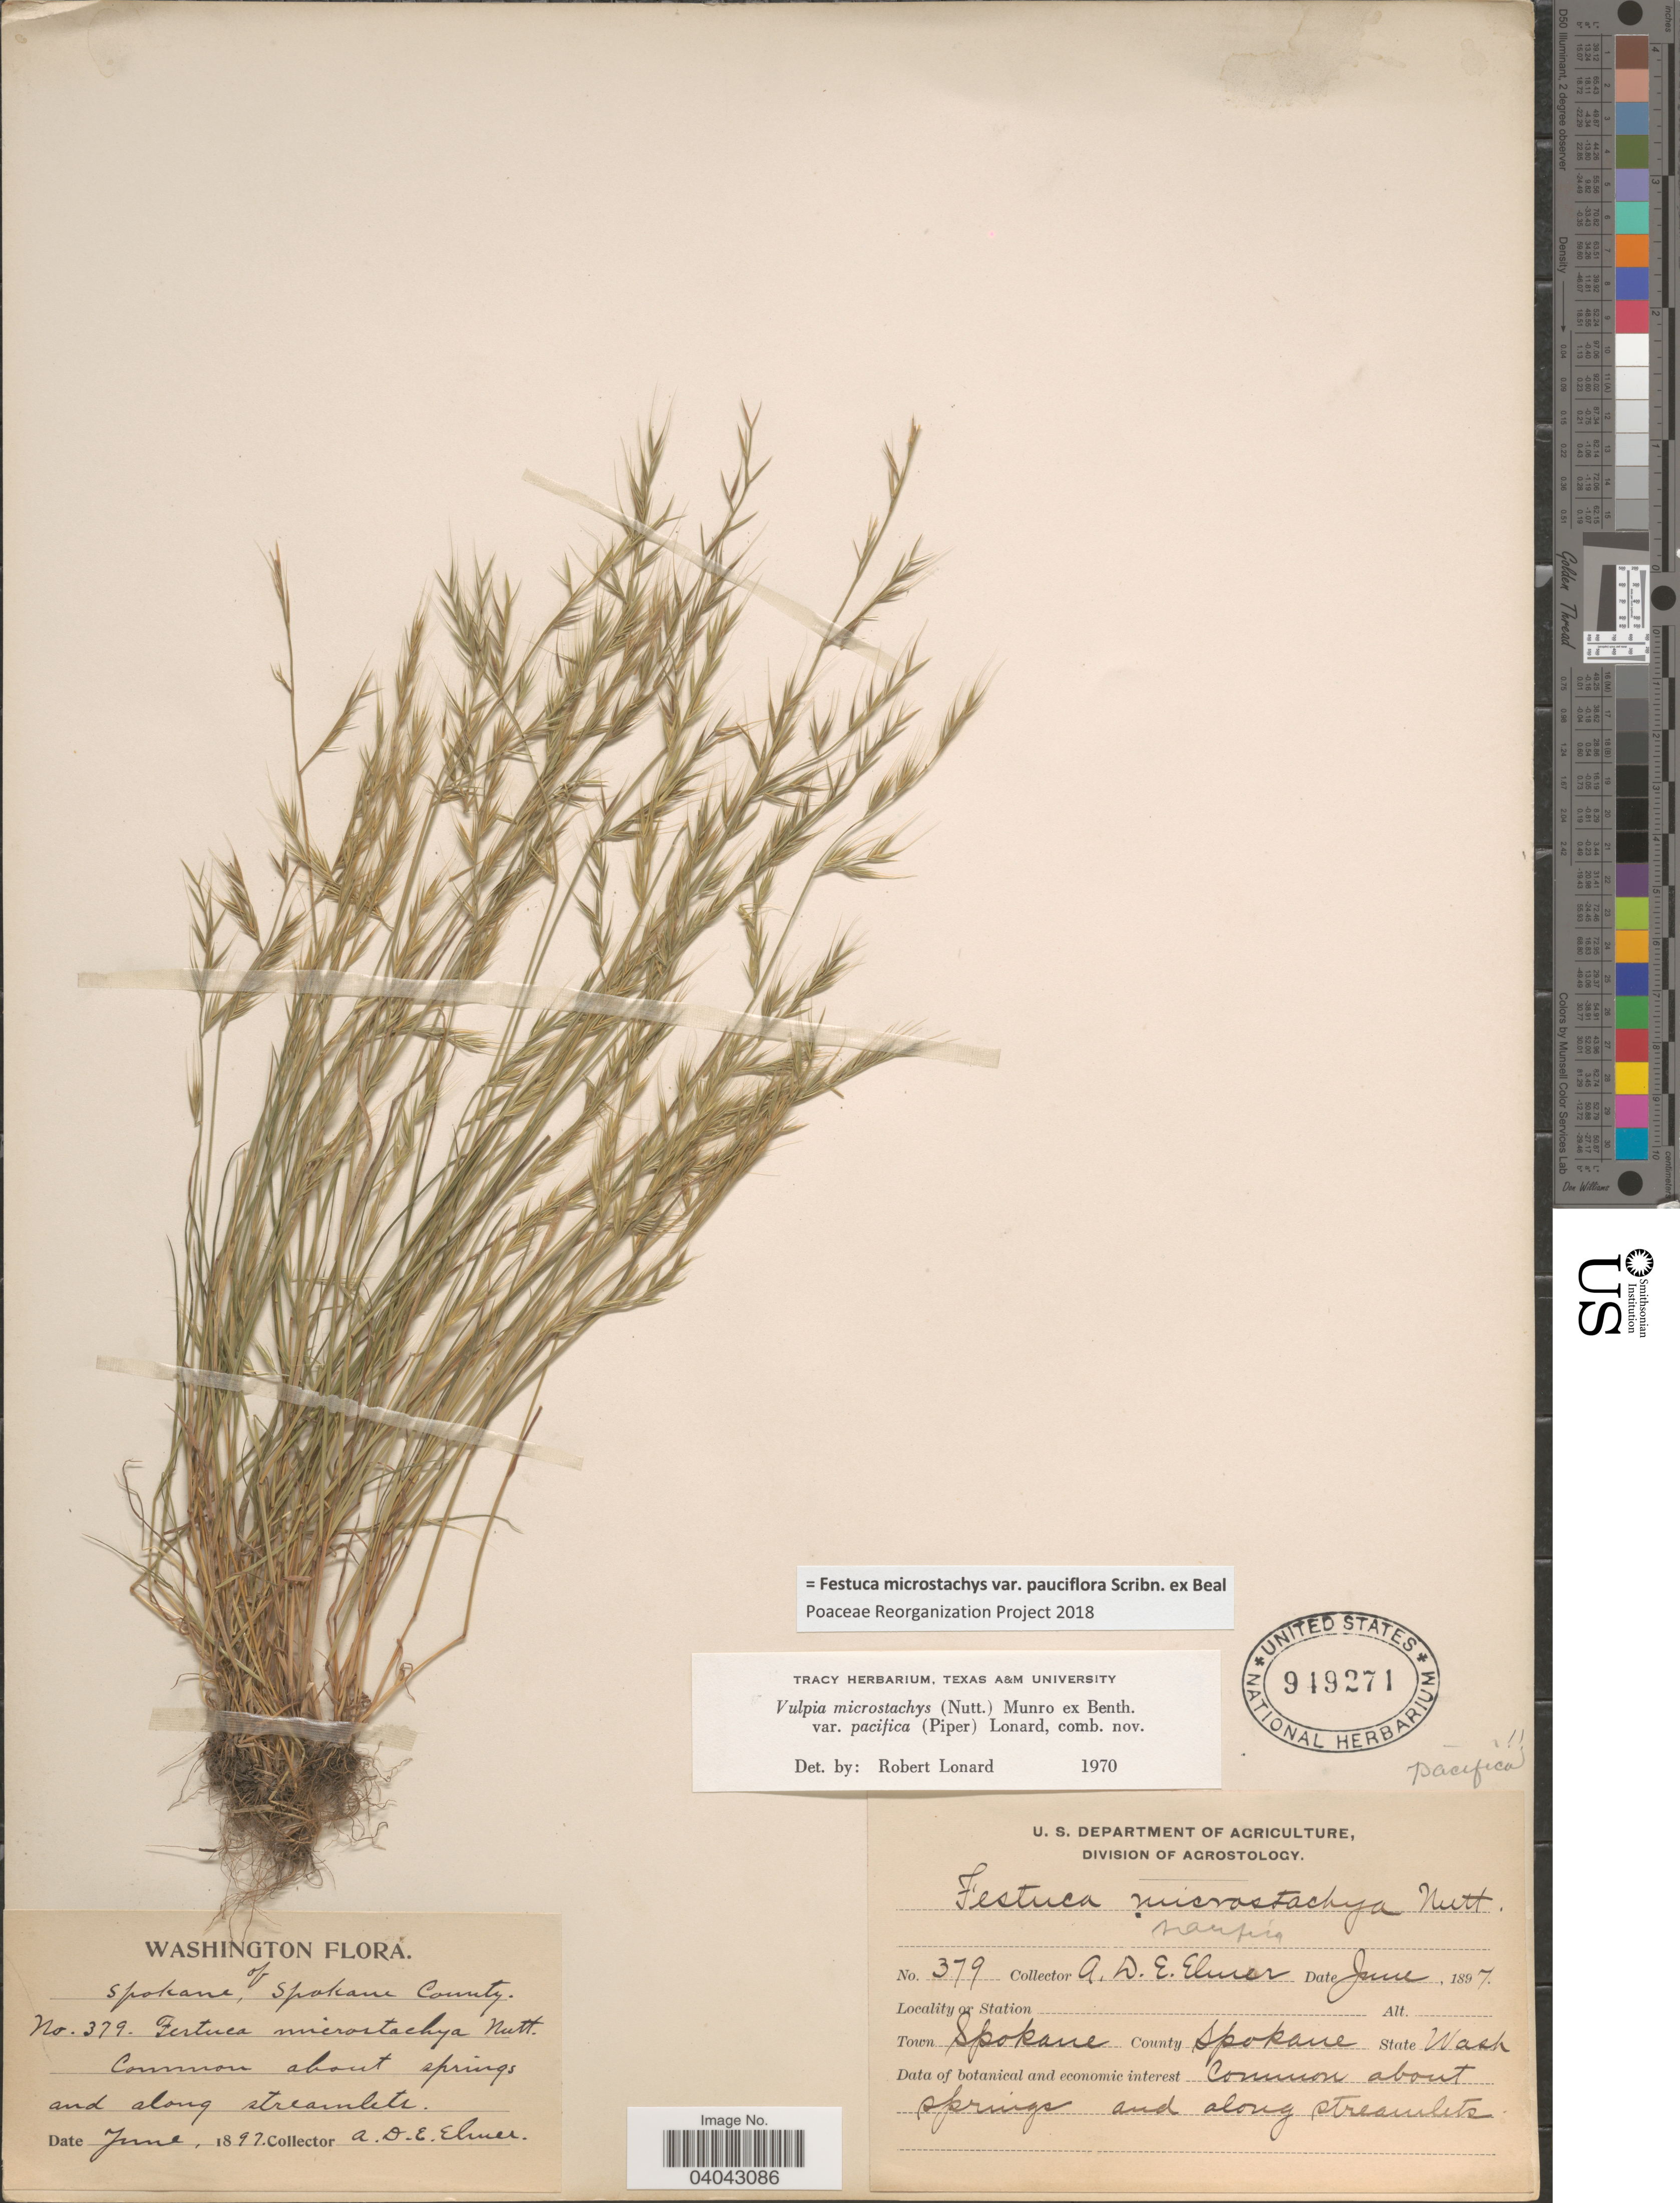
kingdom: Plantae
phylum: Tracheophyta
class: Liliopsida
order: Poales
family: Poaceae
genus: Festuca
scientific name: Festuca microstachys var. pauciflora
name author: Scribn. ex W.J. Beal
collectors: A. D. E. Elmer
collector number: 379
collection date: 1897-06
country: United States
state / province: Washington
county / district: Spokane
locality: Spokane. County Spokane.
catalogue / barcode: US 949271